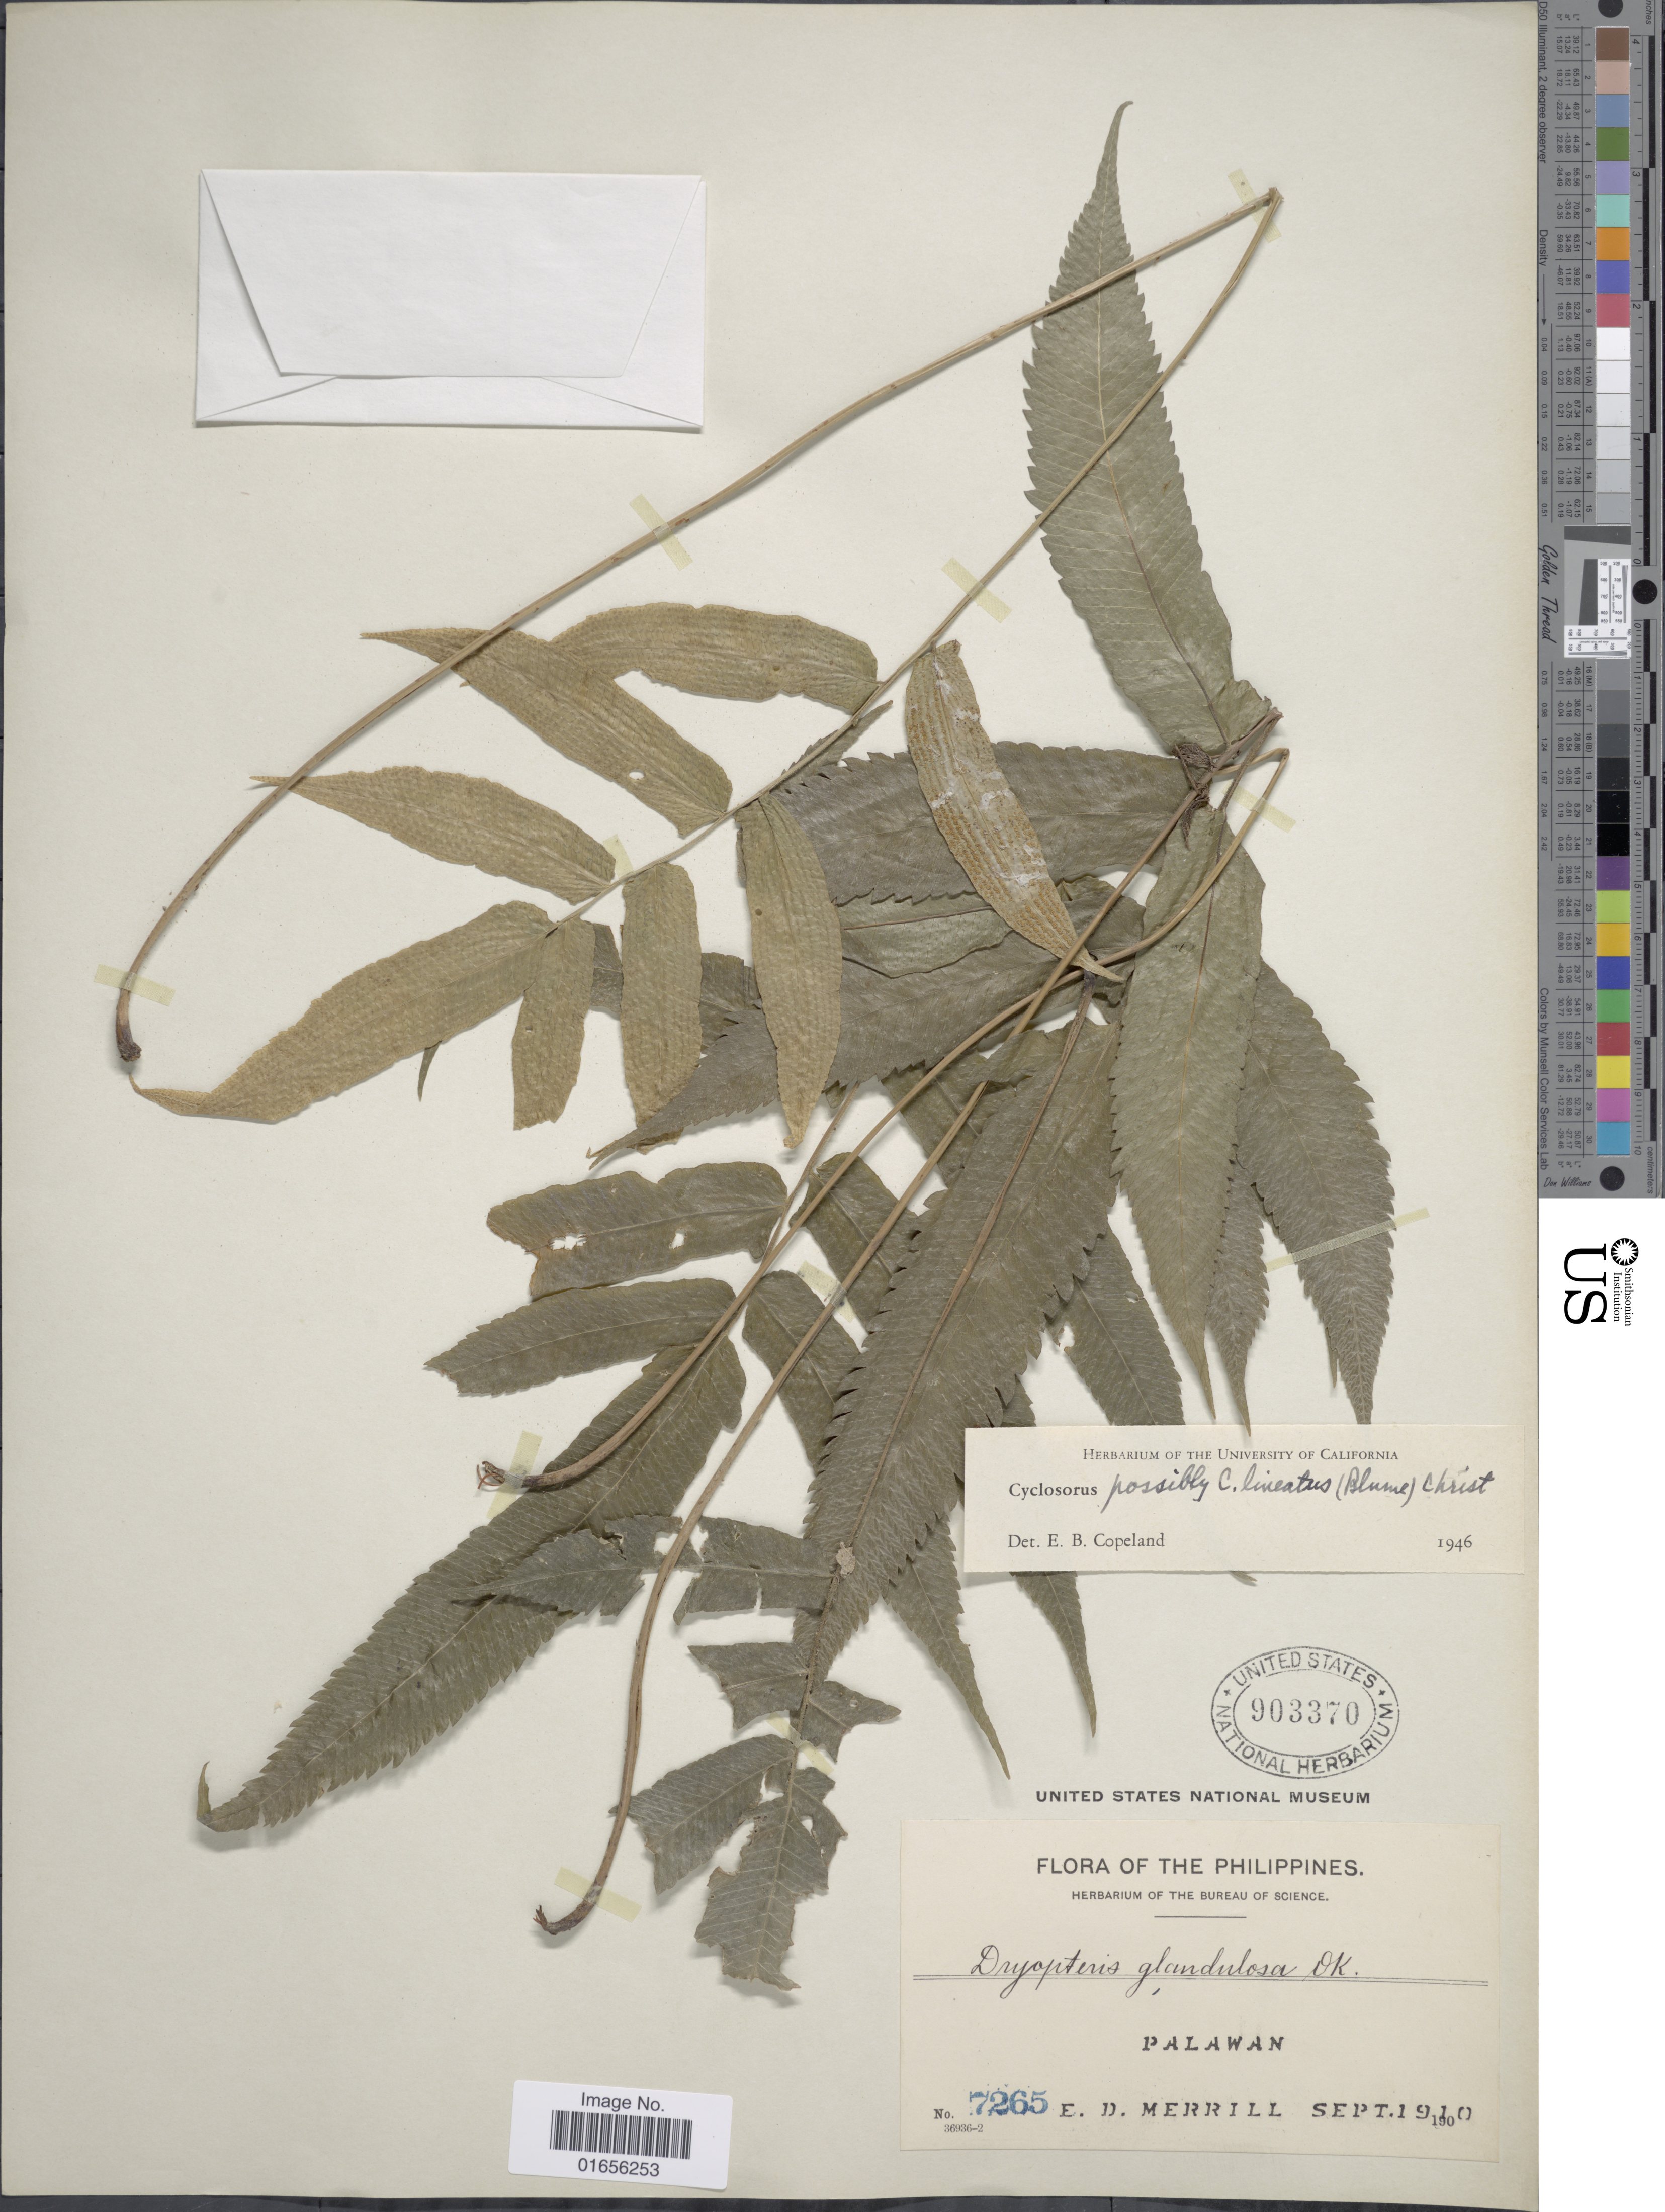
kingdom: Plantae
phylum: Tracheophyta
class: Polypodiopsida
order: Polypodiales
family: Thelypteridaceae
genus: Pronephrium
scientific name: Pronephrium lineatum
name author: (Blume) C. Presl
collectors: E. D. Merrill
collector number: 7265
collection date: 1910-09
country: Philippines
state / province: Mimaropa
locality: The Phlippines, Palawan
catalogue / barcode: US 903370